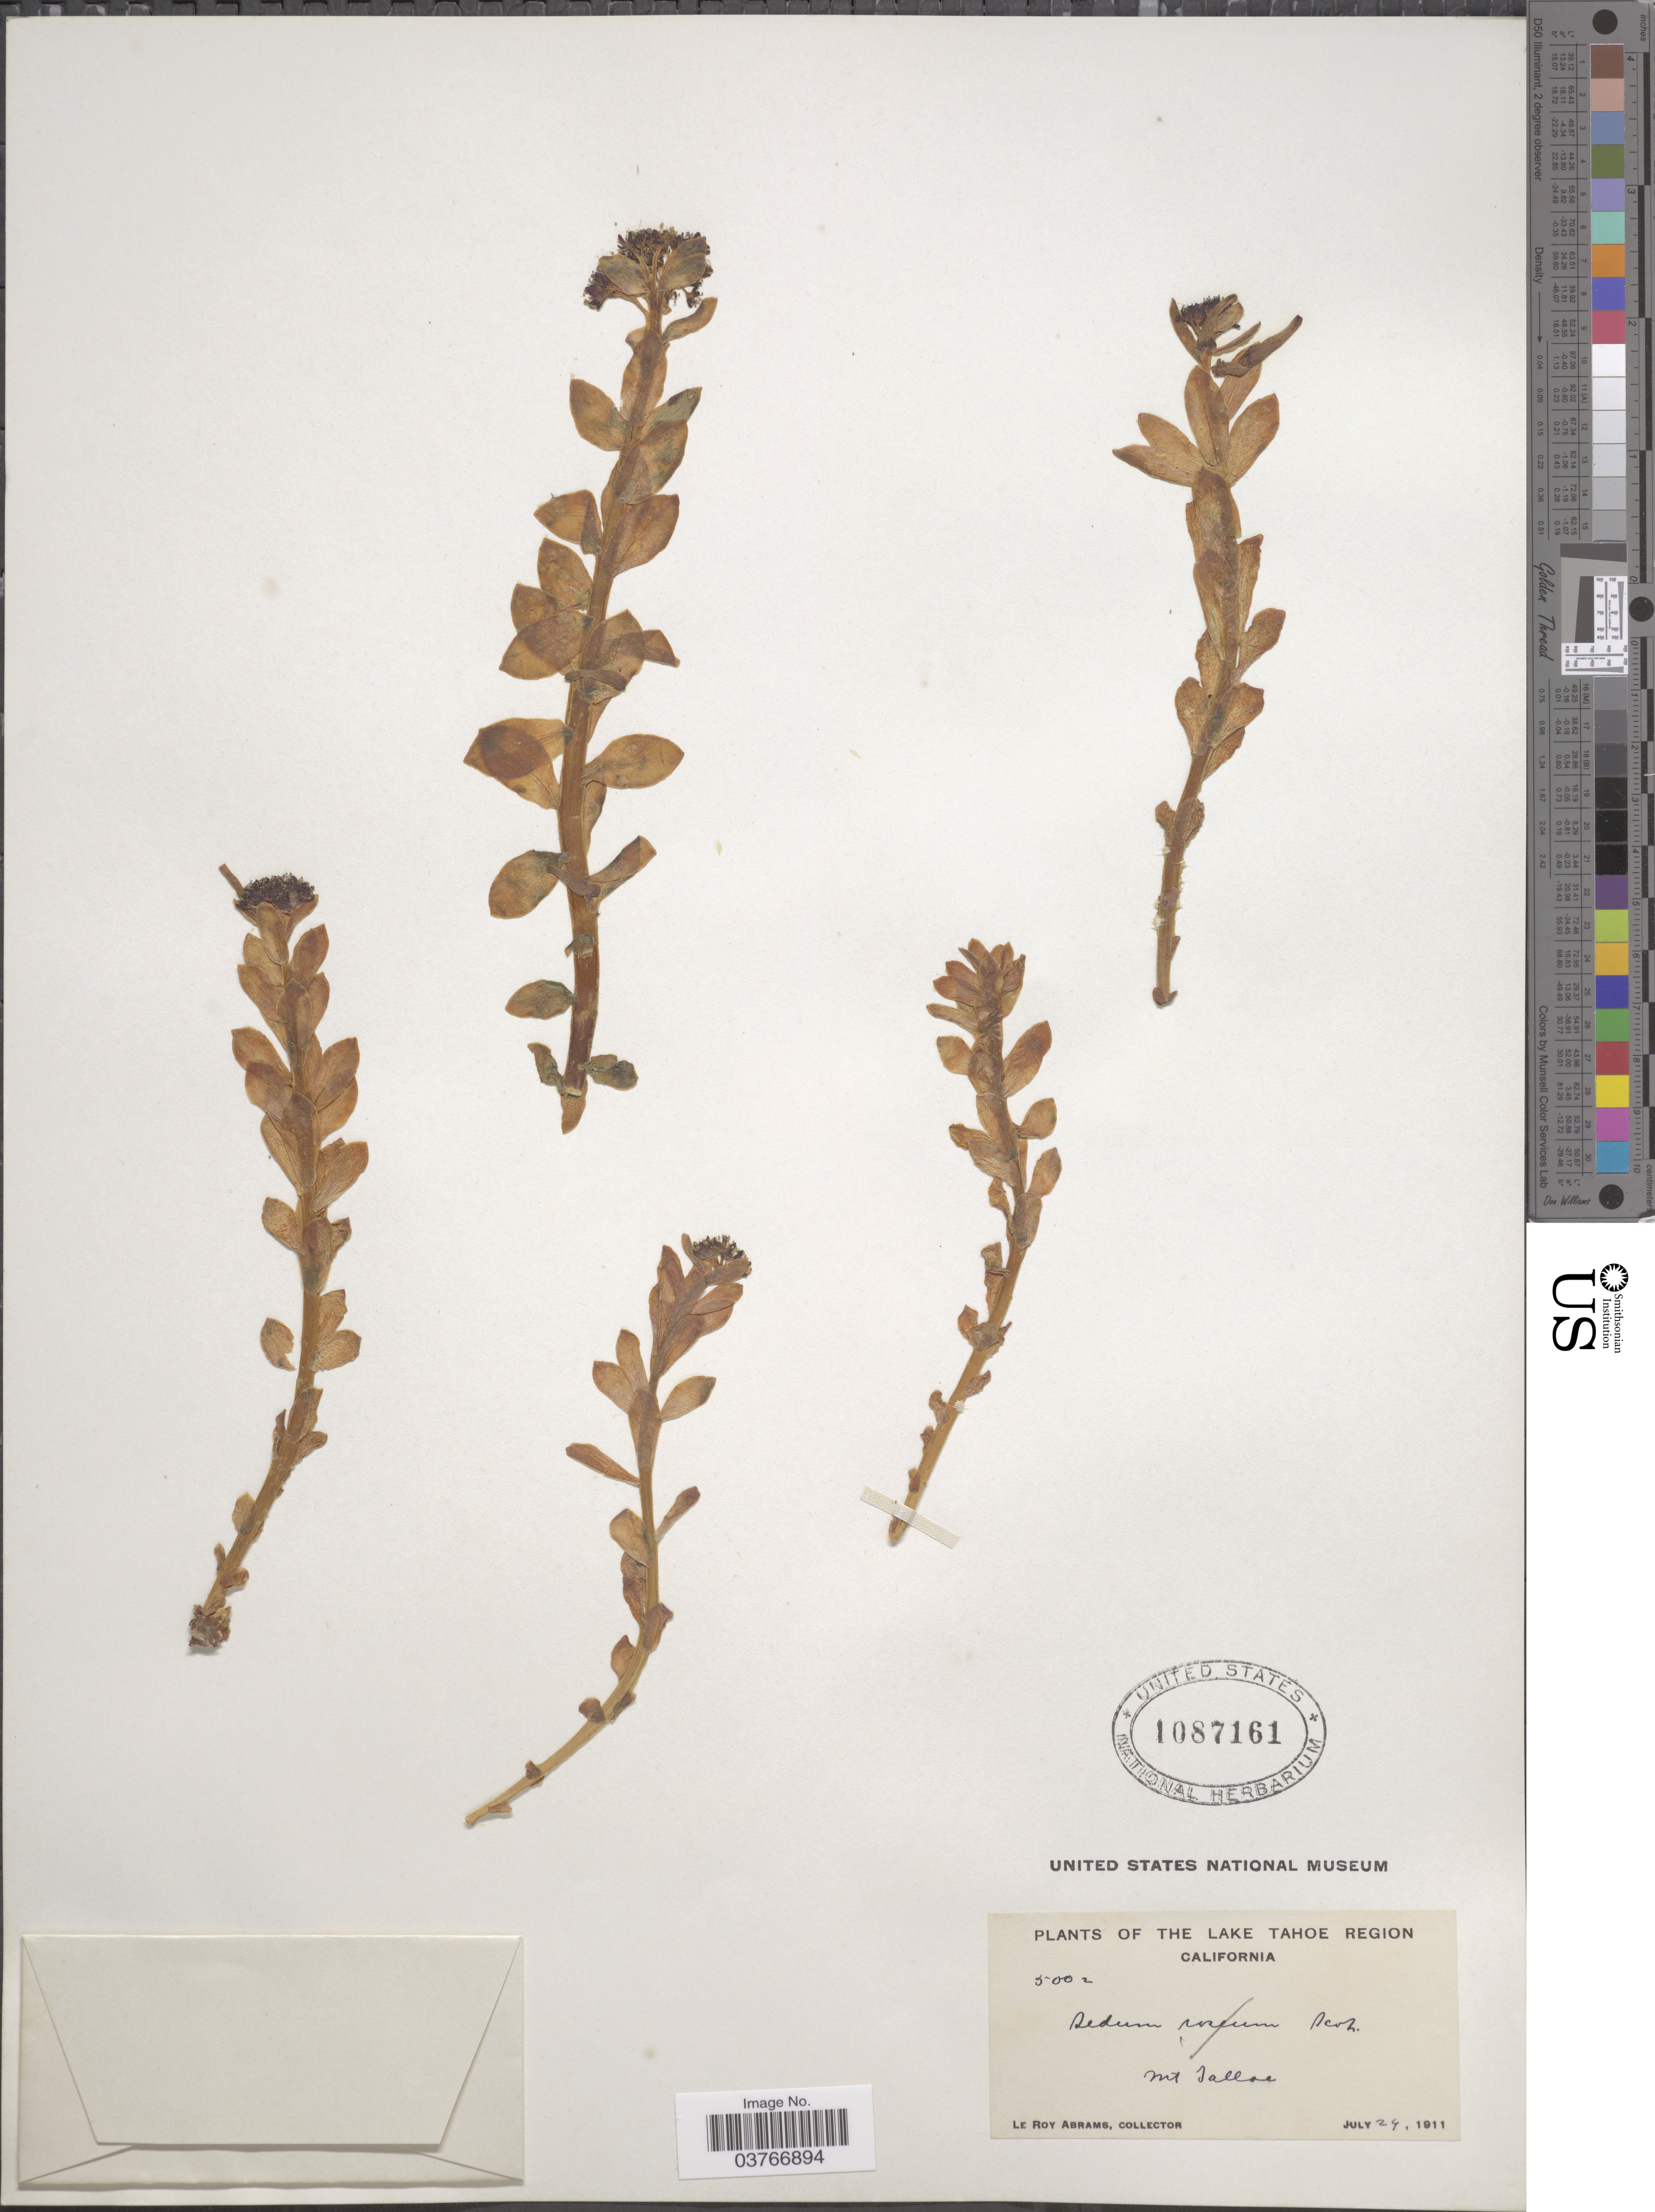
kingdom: Plantae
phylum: Tracheophyta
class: Magnoliopsida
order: Saxifragales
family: Crassulaceae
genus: Sedum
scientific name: Sedum sp.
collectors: L. Abrams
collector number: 5002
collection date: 1911-07-24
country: United States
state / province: California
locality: The Lake Tahoe Region. Mt. Tallac.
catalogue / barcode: US 1087161